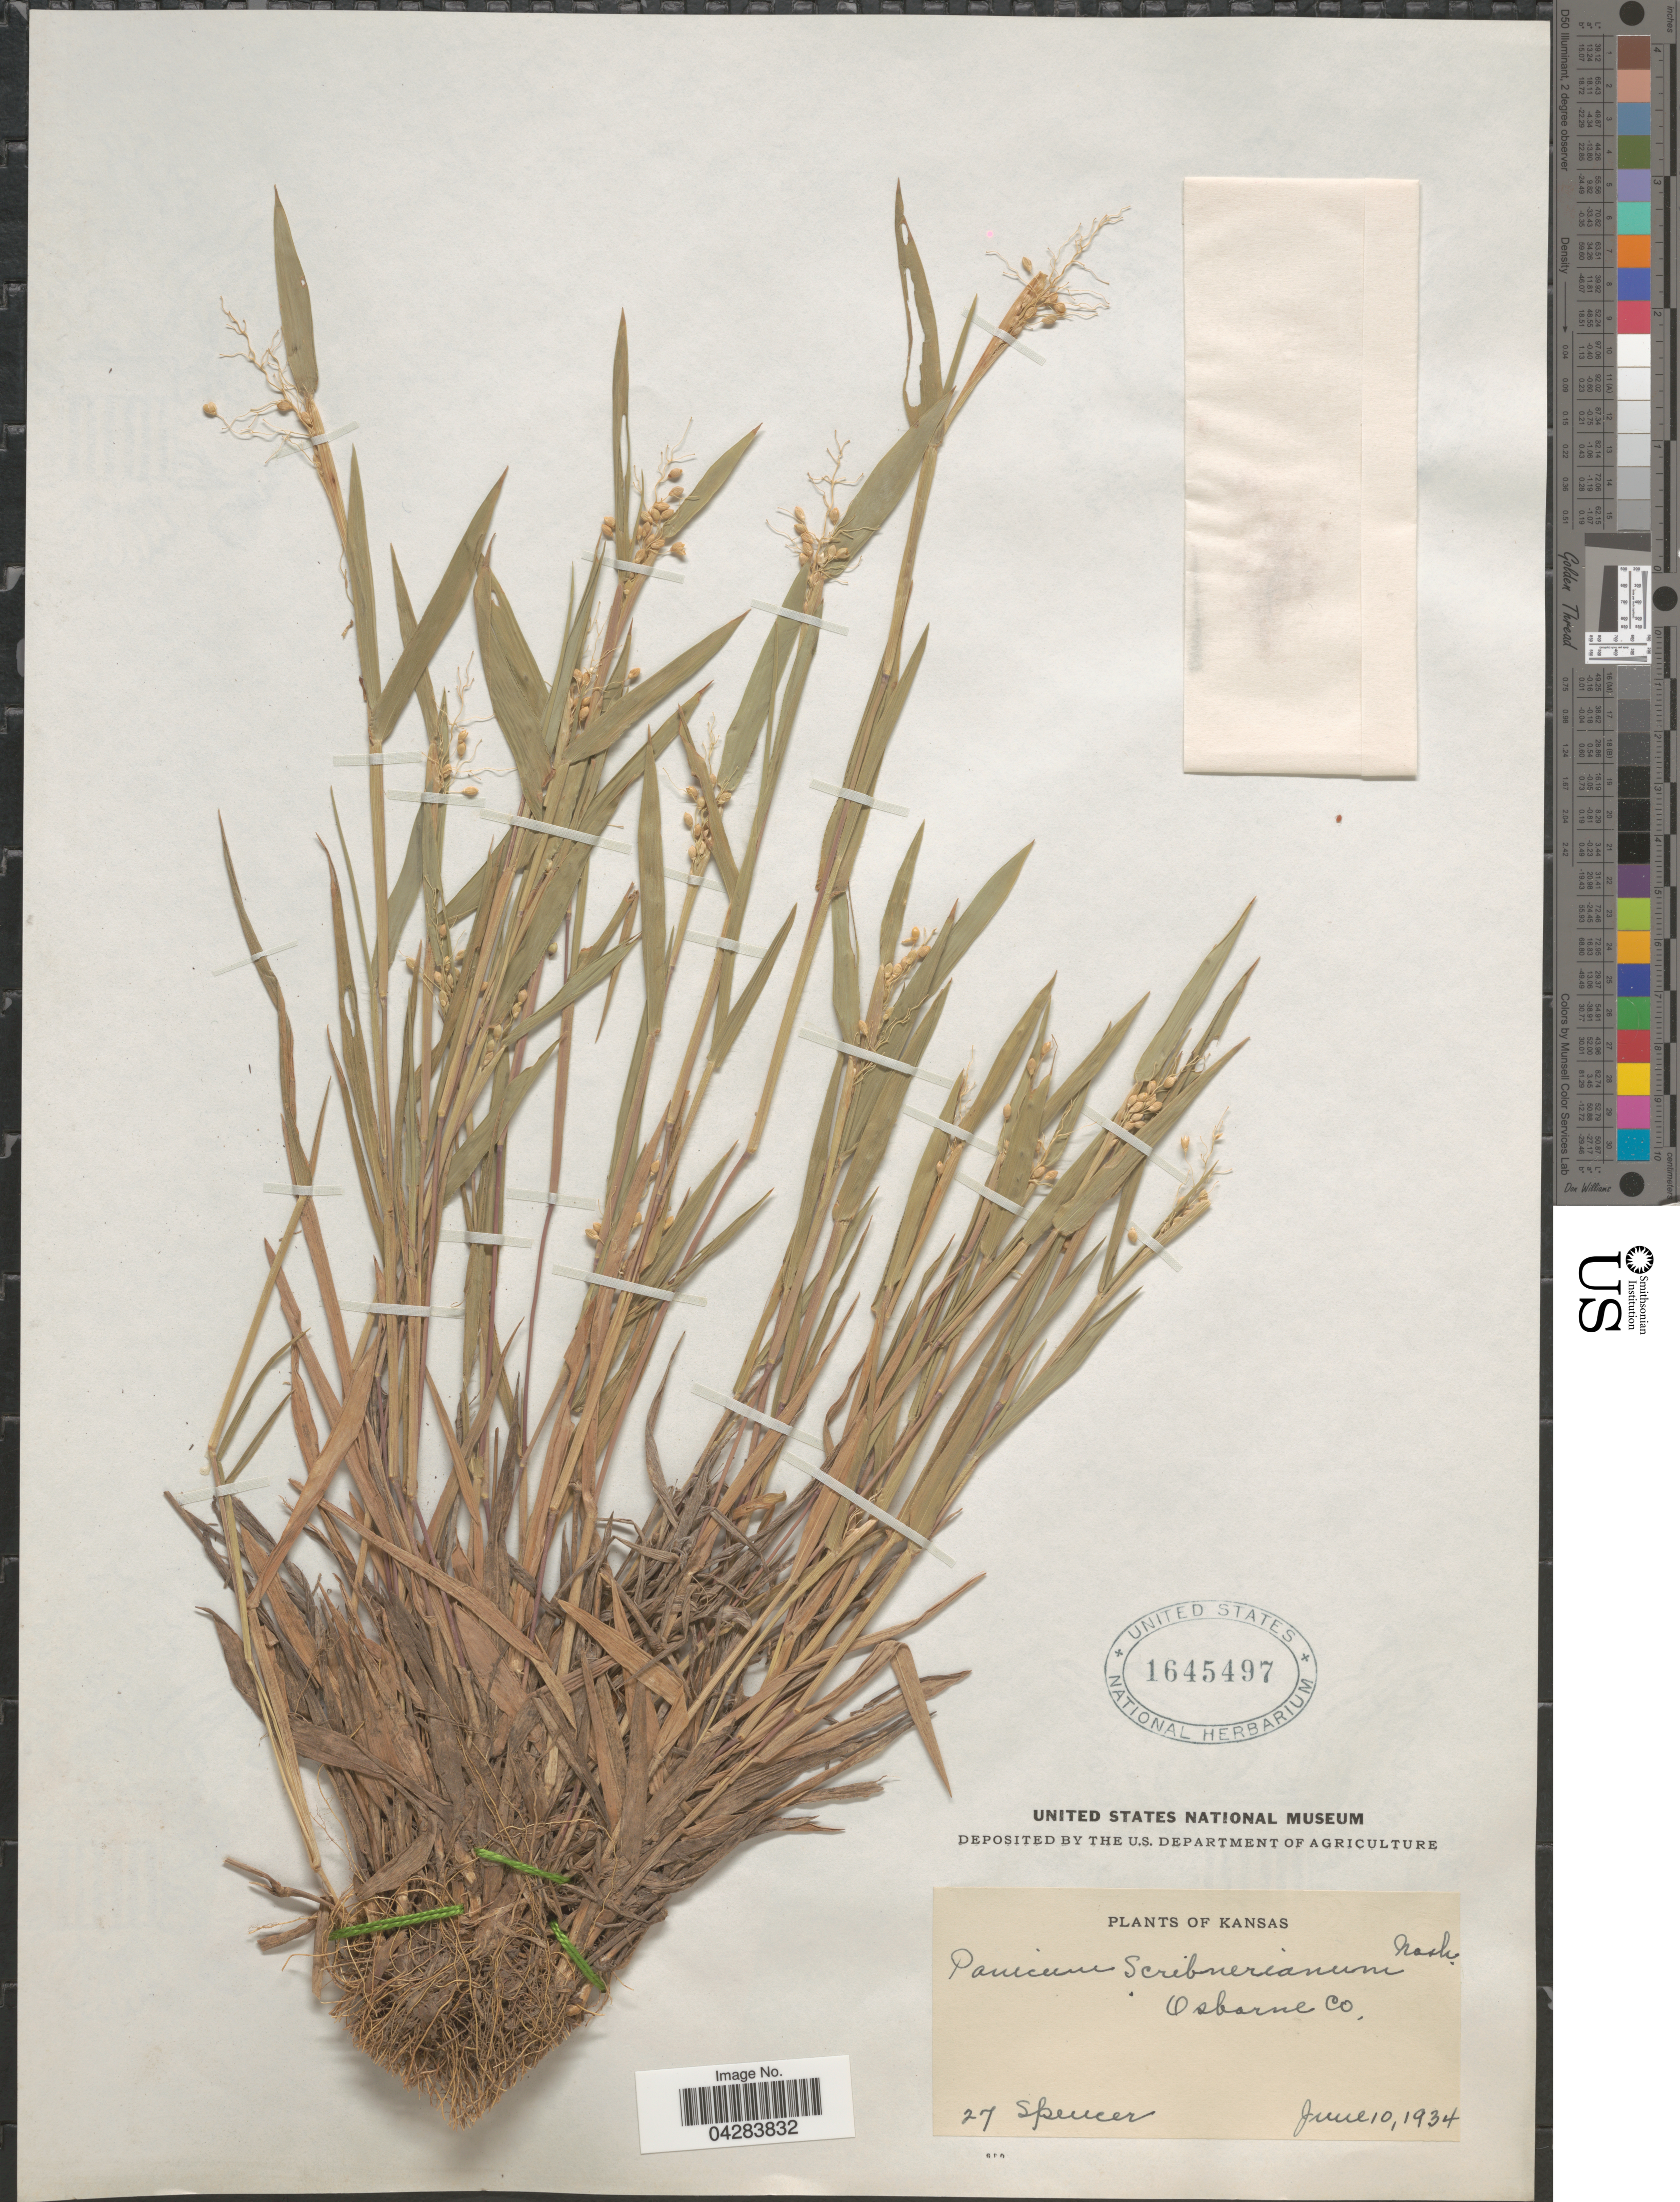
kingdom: Plantae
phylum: Tracheophyta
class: Liliopsida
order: Poales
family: Poaceae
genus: Dichanthelium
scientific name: Dichanthelium oligosanthes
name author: (Schult.) Gould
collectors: -- Spencer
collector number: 27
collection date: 1934-06-10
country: United States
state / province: Kansas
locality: Osborne Co.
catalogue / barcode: US 1645497